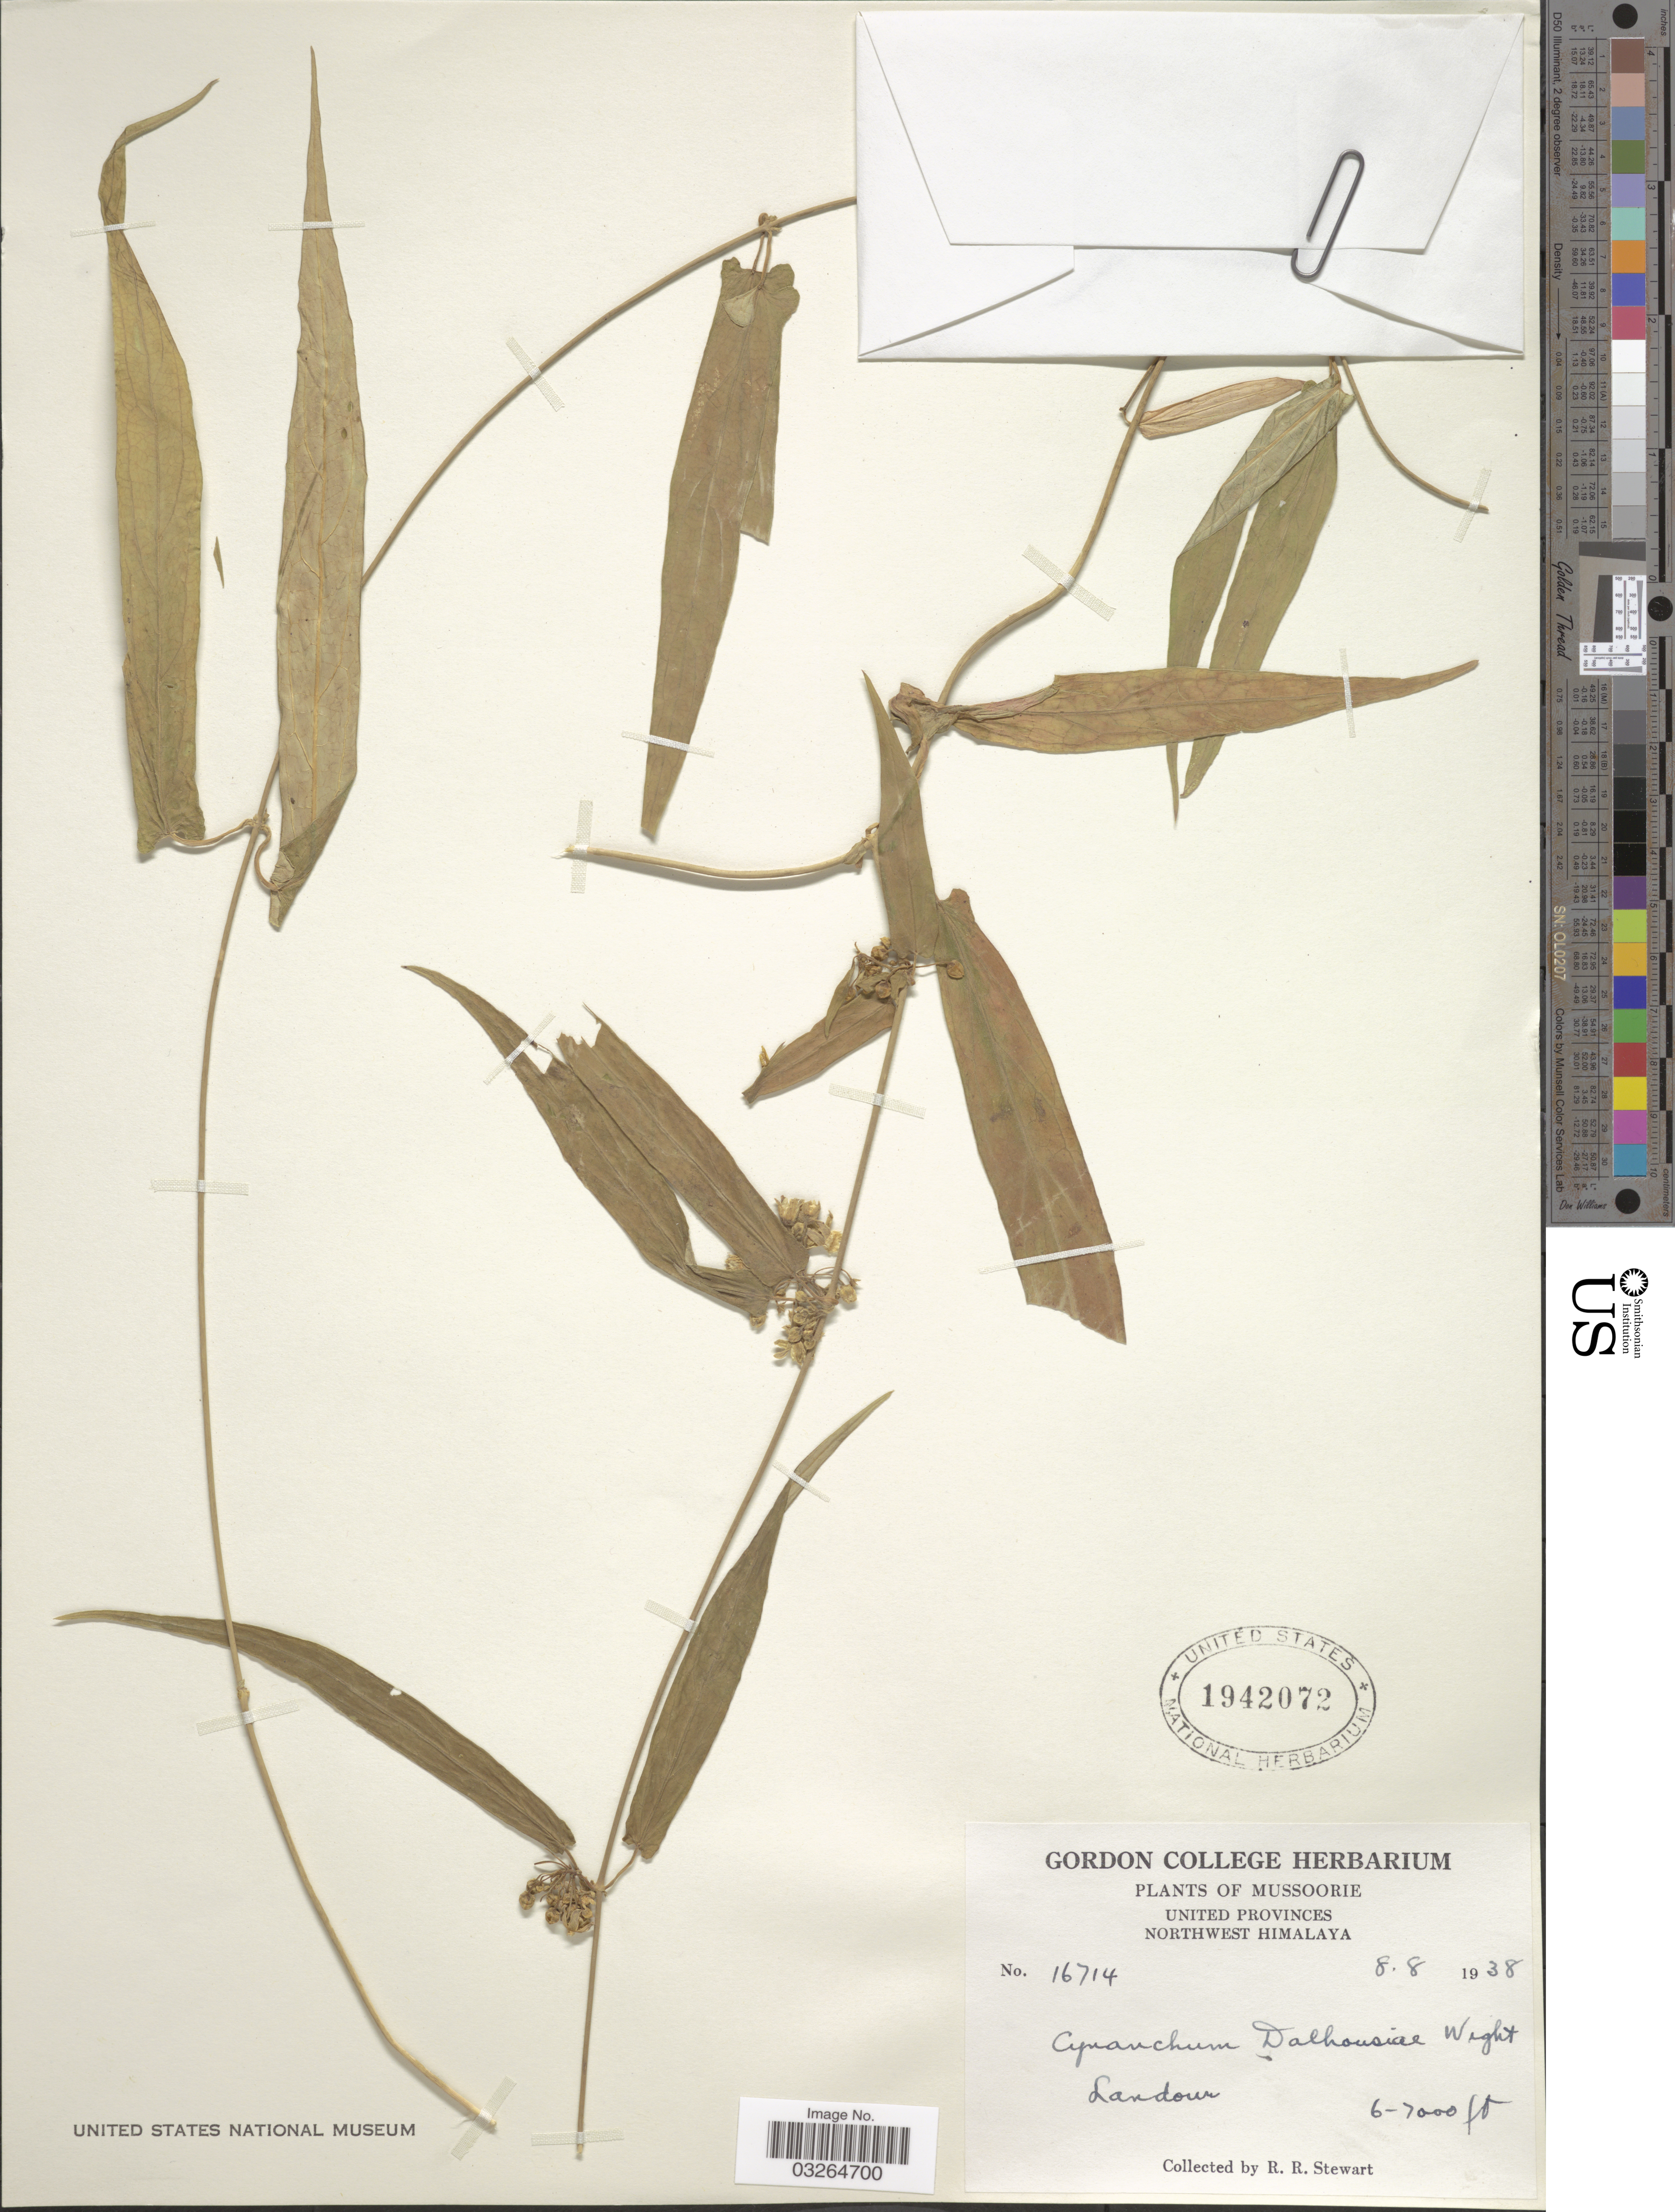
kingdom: Plantae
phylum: Tracheophyta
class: Magnoliopsida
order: Gentianales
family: Apocynaceae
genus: Cynanchum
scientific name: Cynanchum dalhousiae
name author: Wight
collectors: R. Stewart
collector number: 16714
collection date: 1938-08-08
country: India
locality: Mussoorie. United Provinces. Northwest Himalaya. Landour.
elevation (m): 1829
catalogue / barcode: US 1942072